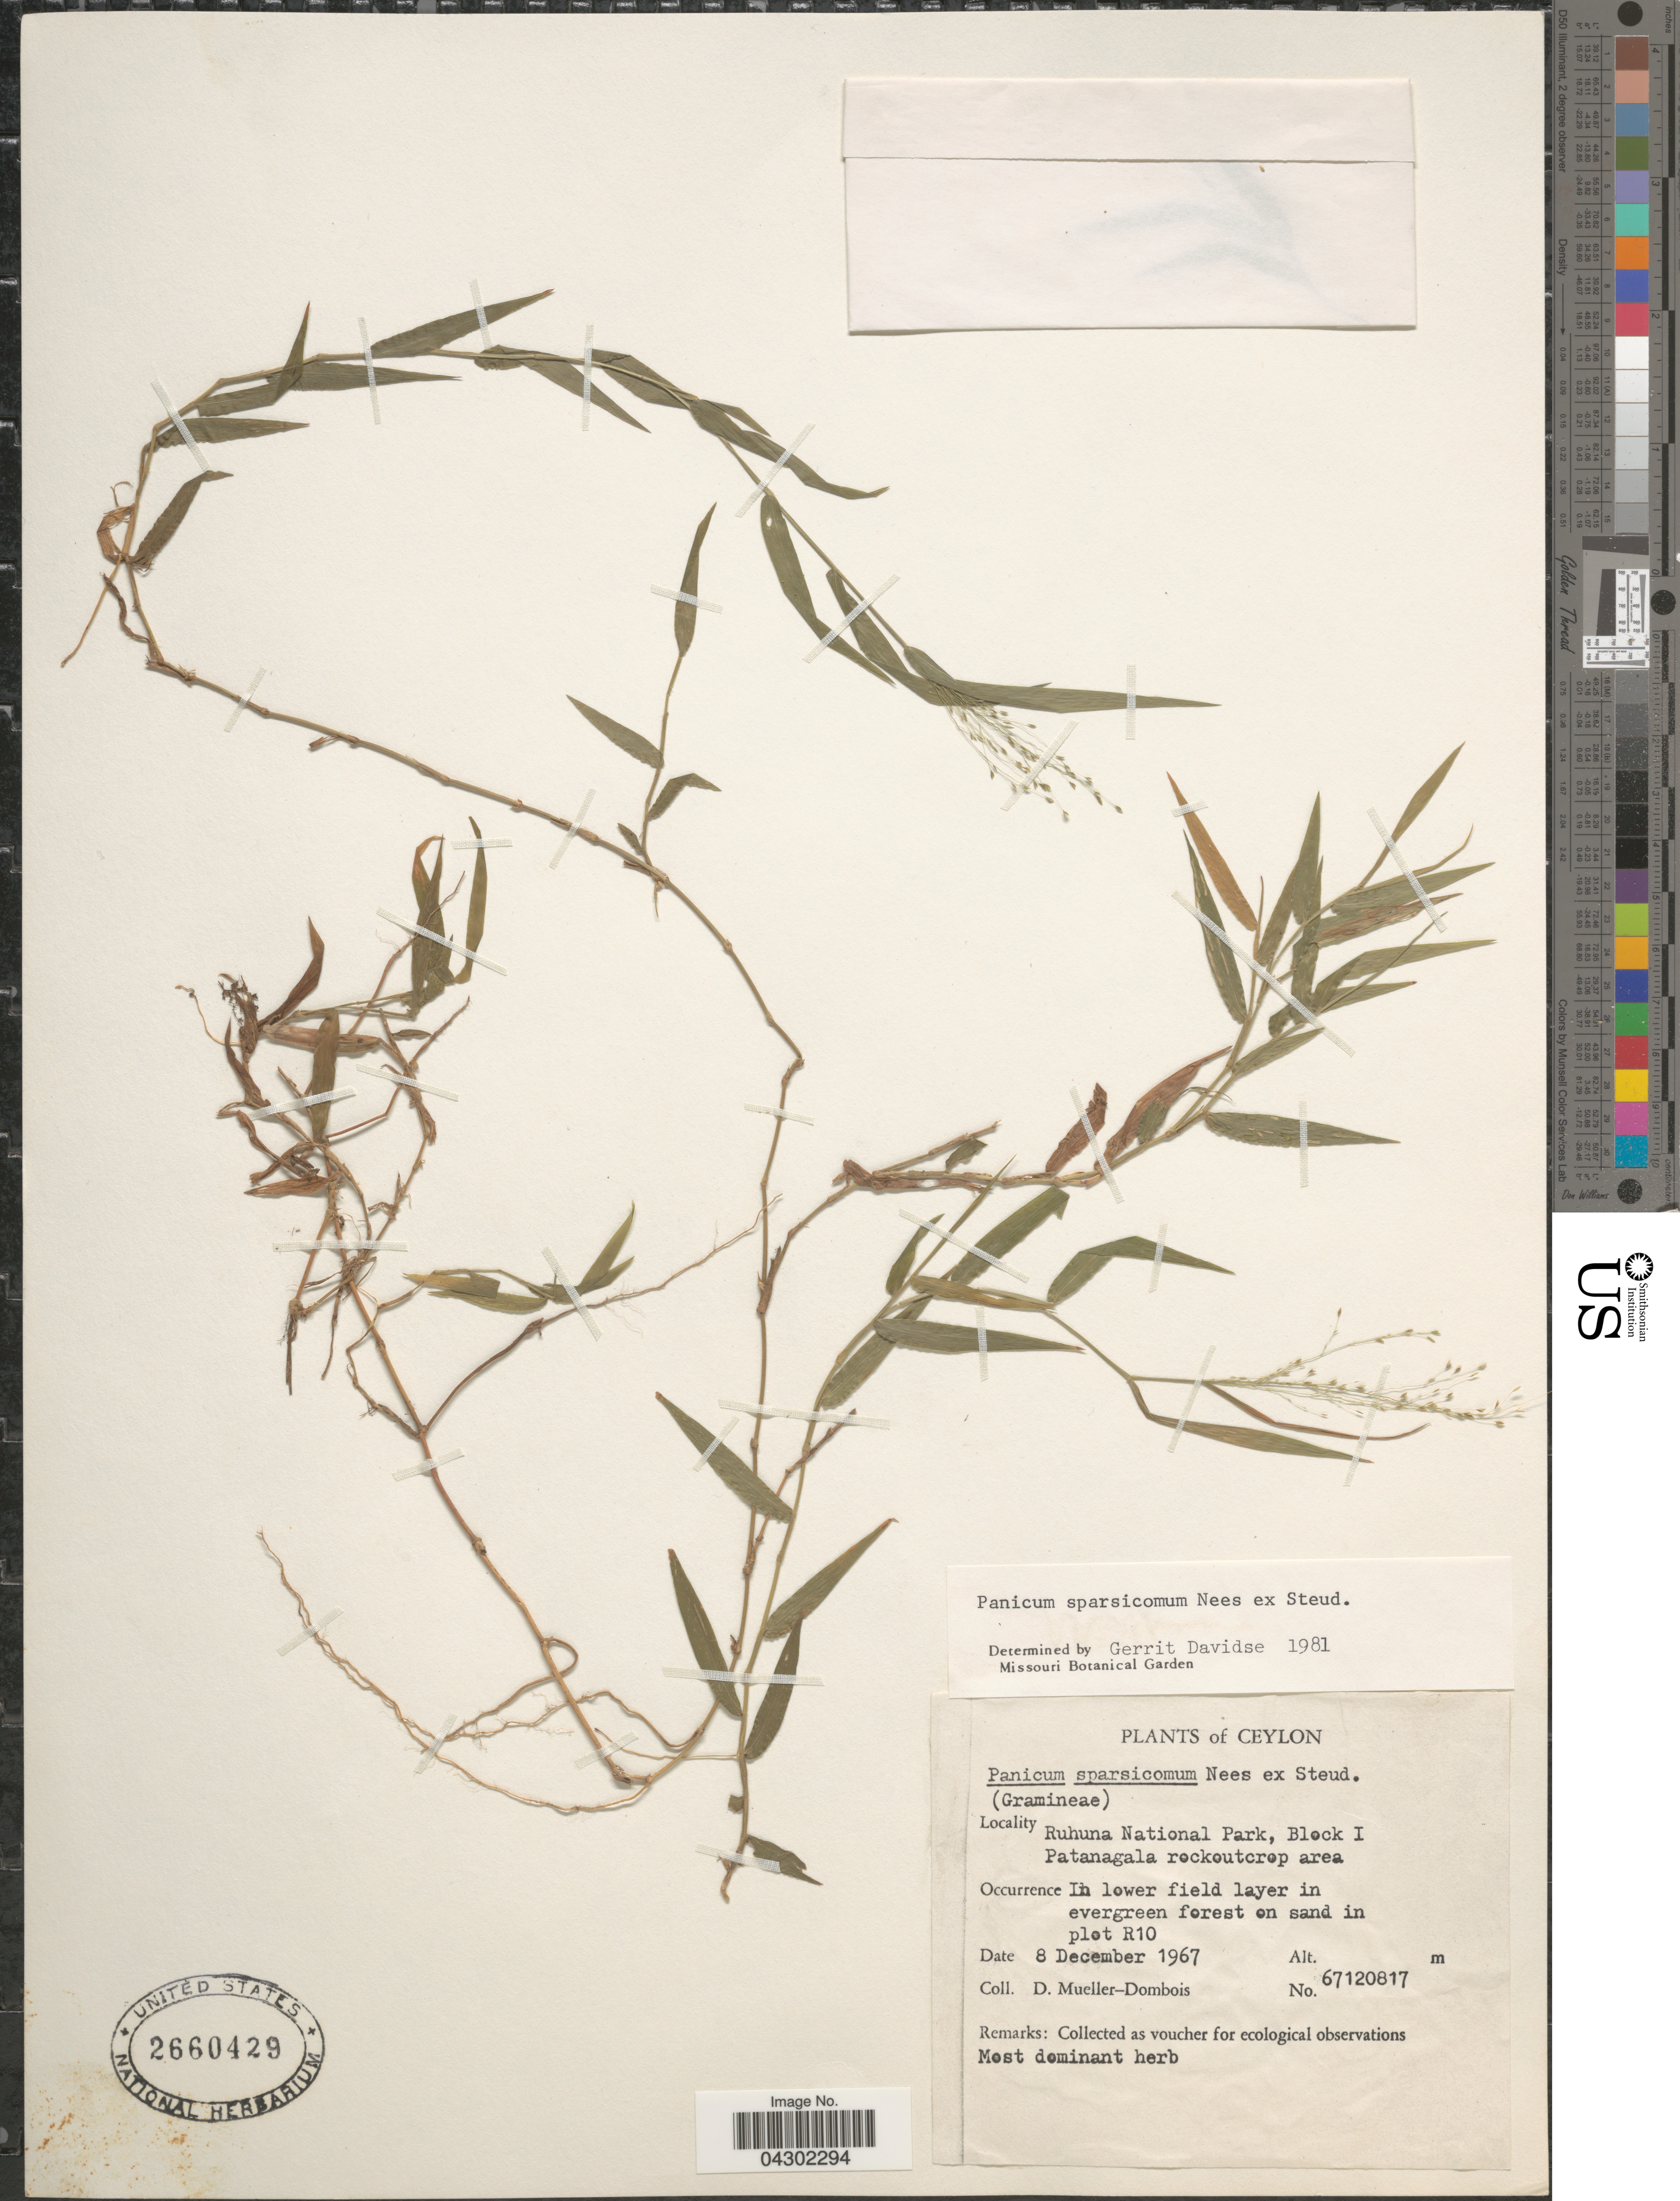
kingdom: Plantae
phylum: Tracheophyta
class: Liliopsida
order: Poales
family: Poaceae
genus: Panicum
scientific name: Panicum sparsicomum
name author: Nees ex Steud.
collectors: D. Mueller-Dombois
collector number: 67120817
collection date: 1967-12-08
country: Sri Lanka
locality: Ceylon. Ruhuna National PArk, Block I. Patanagala rockoutcrop area. In lower field layer in evergreen forest on sand in plot R10.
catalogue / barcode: US 2660429